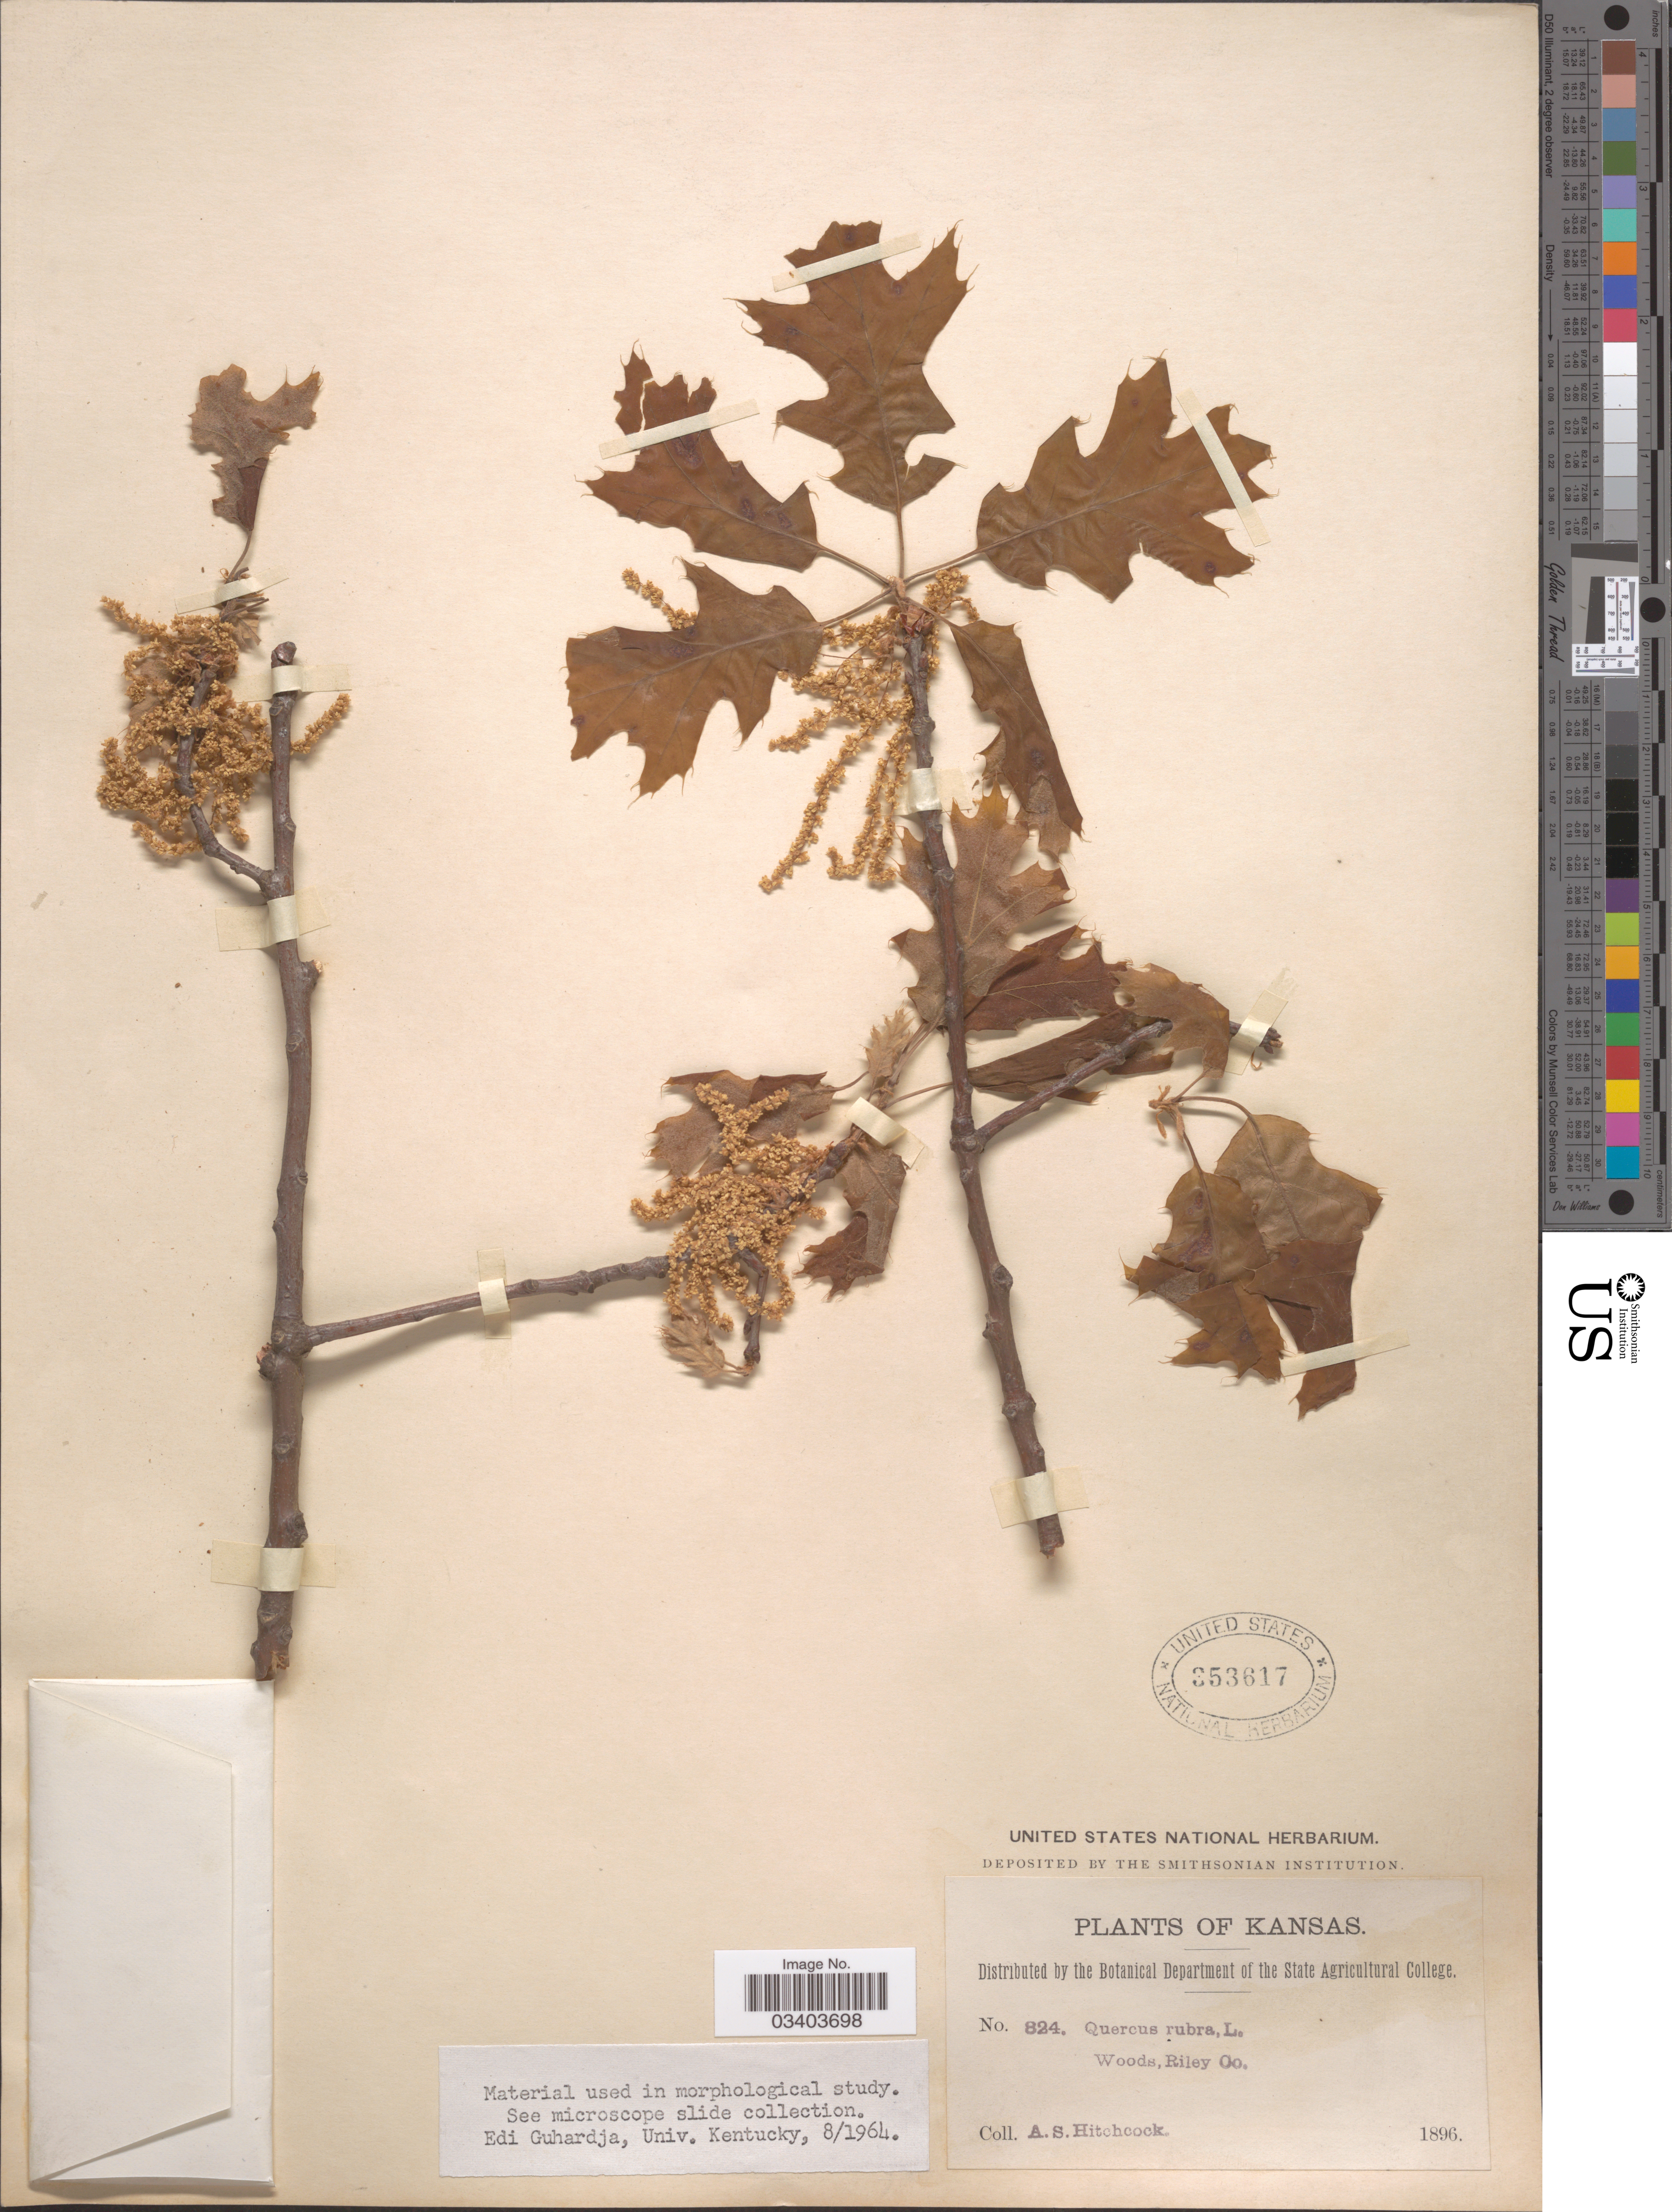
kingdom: Plantae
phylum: Tracheophyta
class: Magnoliopsida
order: Fagales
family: Fagaceae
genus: Quercus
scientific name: Quercus borealis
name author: F. Michx.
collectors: A. S. Hitchcock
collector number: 824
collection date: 1896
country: United States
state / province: Kansas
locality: Woods, Riley Co.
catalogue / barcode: US 353617